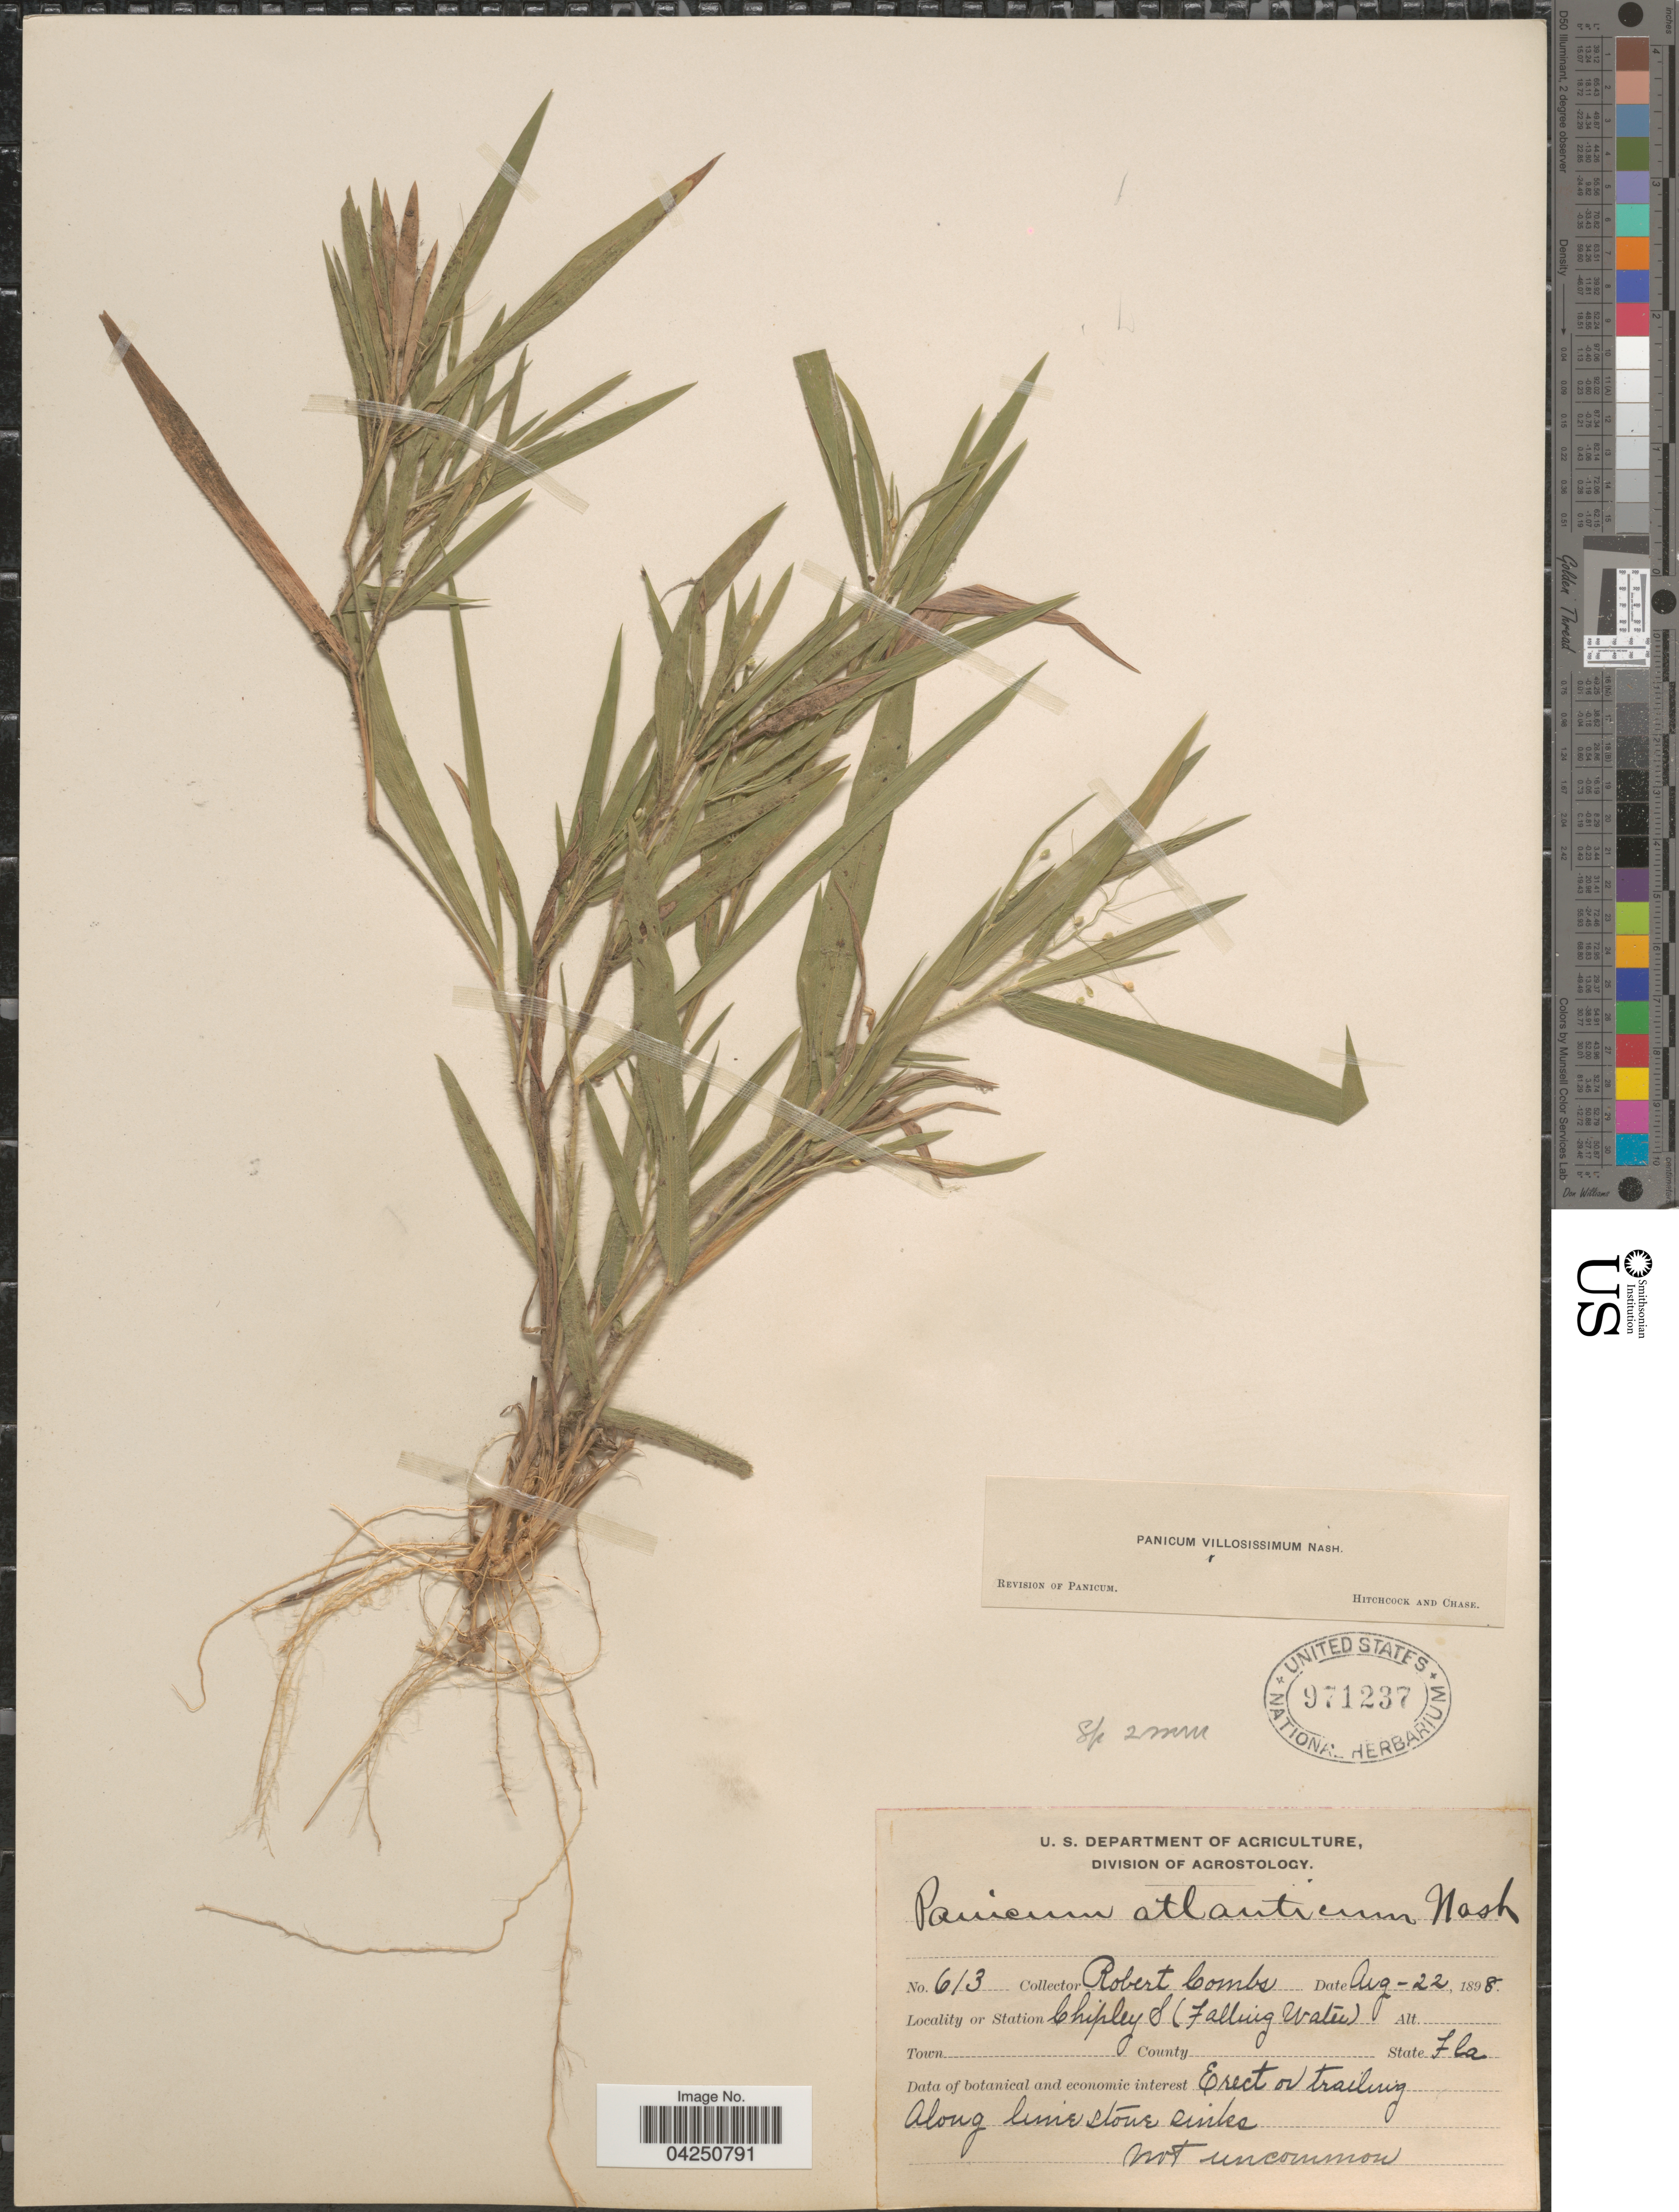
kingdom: Plantae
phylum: Tracheophyta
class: Liliopsida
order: Poales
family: Poaceae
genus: Dichanthelium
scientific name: Dichanthelium acuminatum var. acuminatum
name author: (Sw.) Gould & C.A. Clark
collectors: R. Combs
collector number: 613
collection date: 1898-08-22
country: United States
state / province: Florida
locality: Chipley S (Falling Water).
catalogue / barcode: US 971237